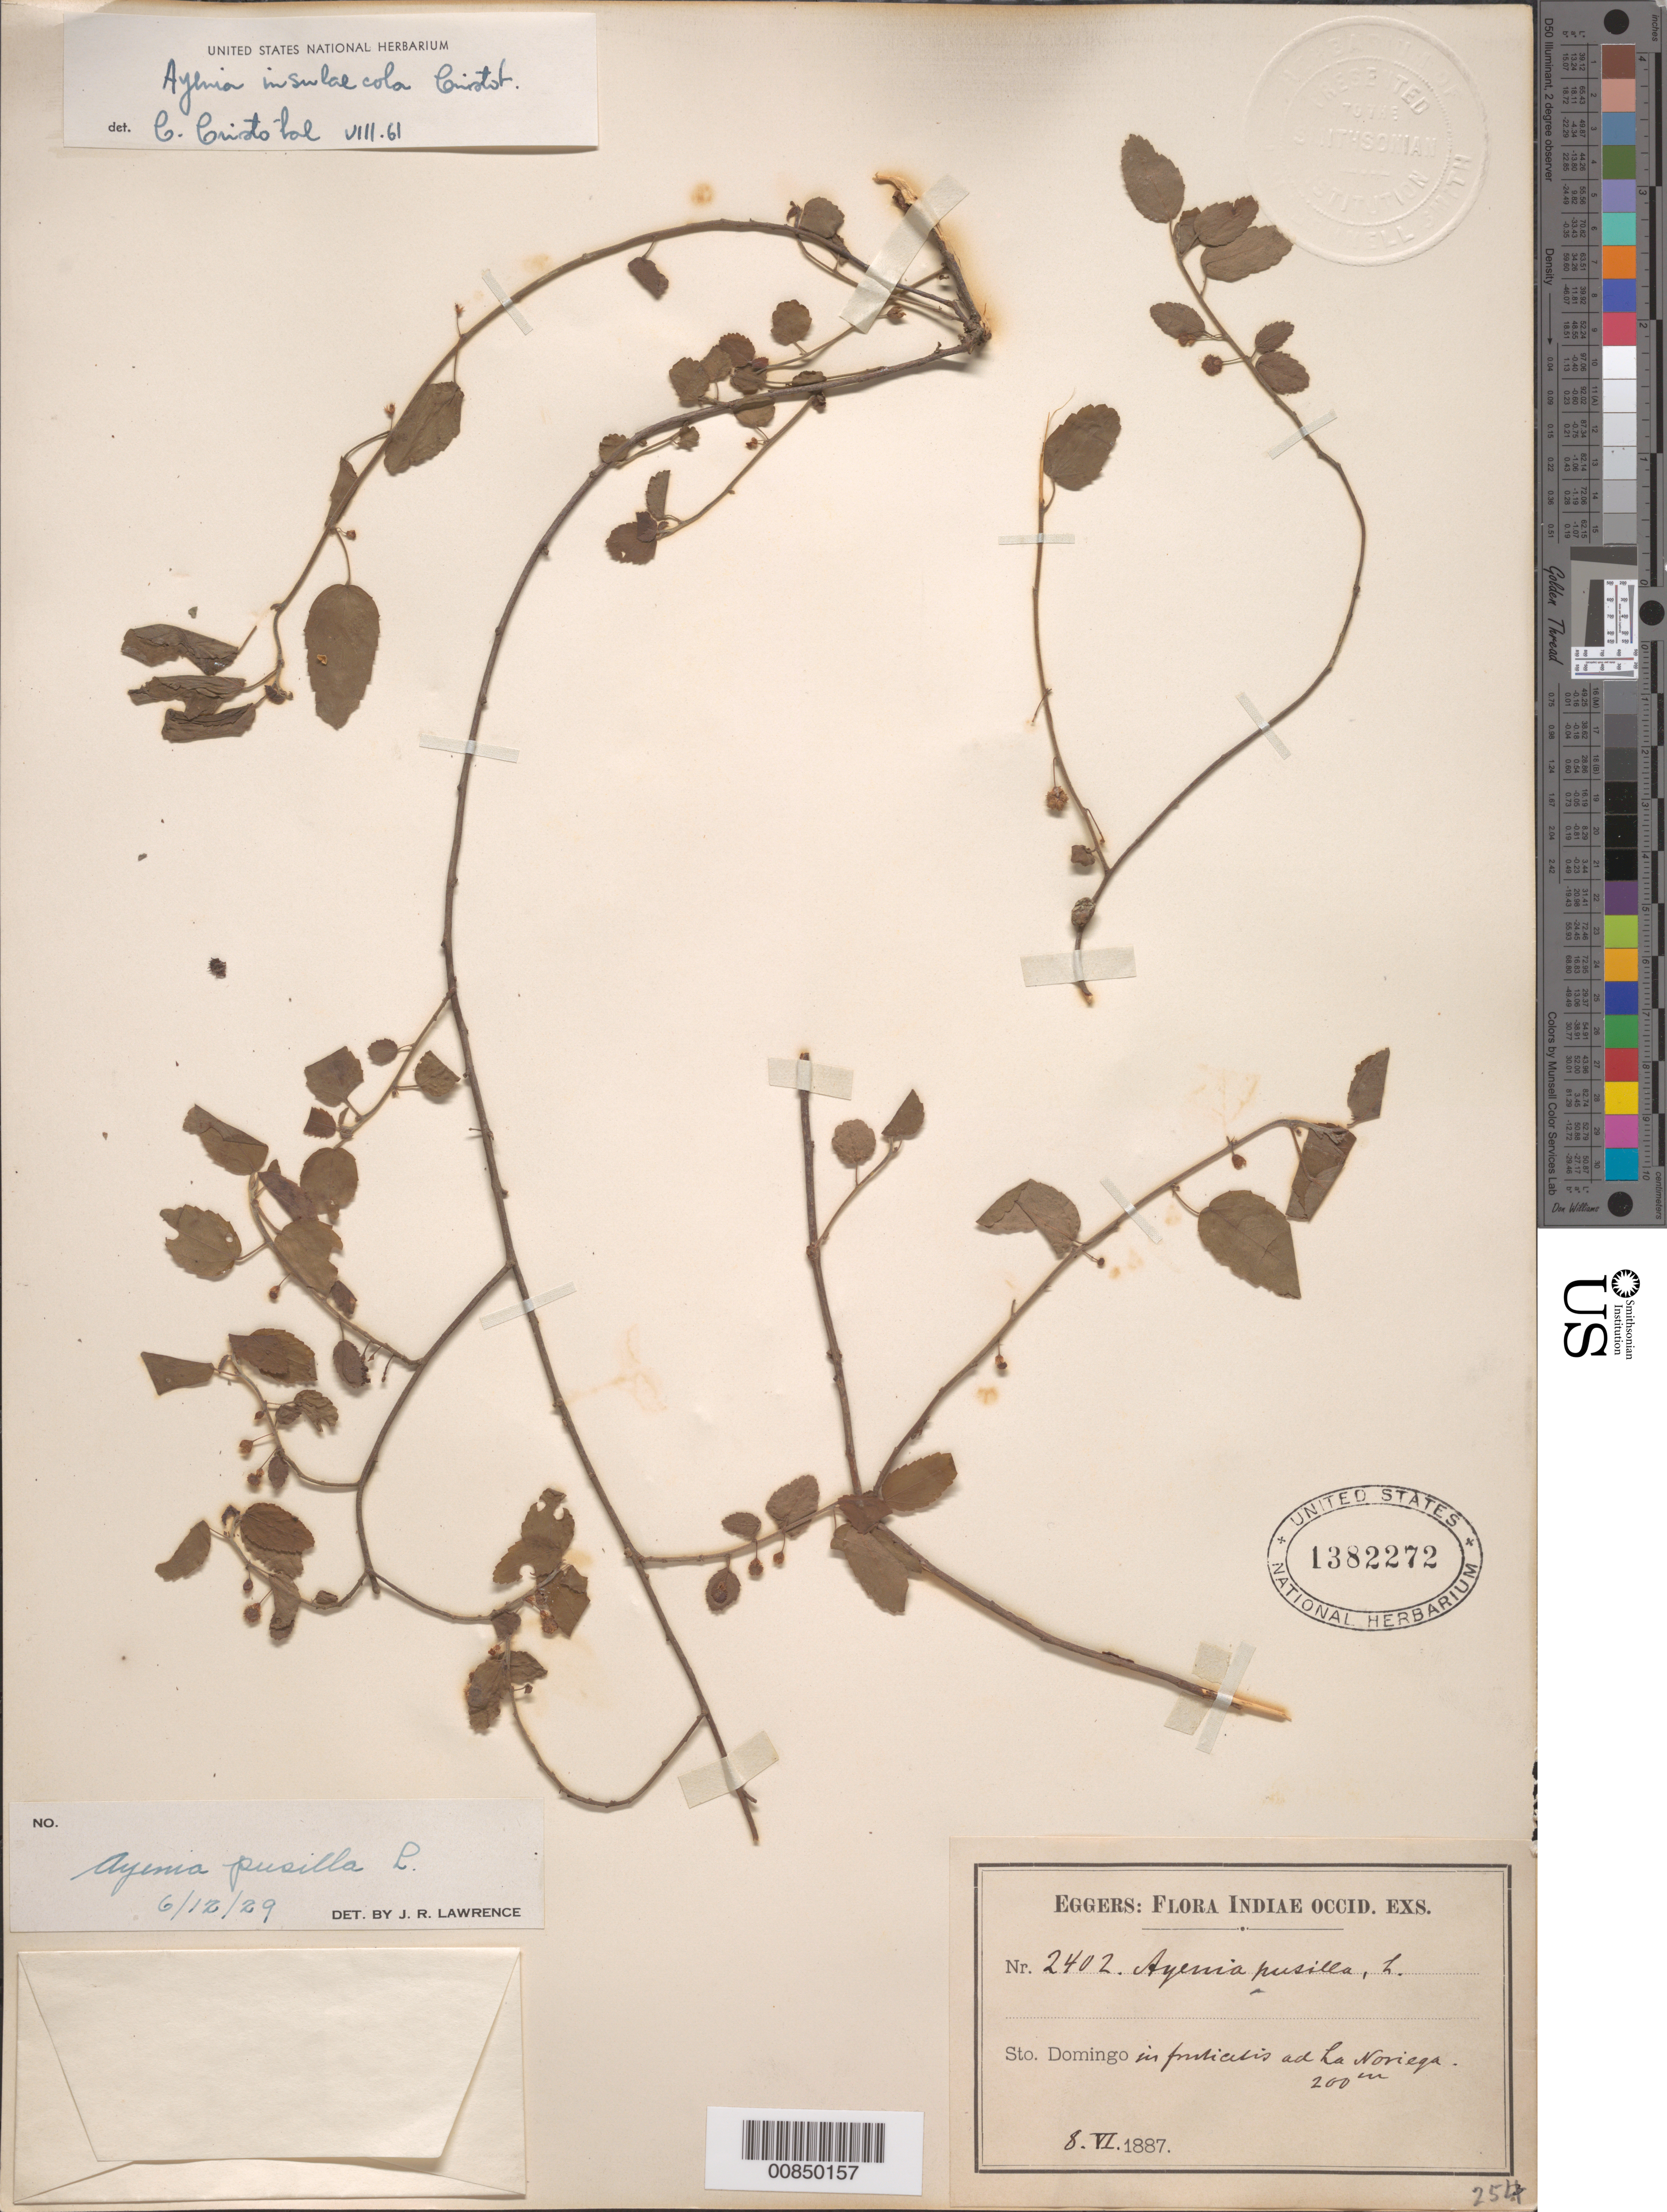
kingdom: Plantae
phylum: Tracheophyta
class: Magnoliopsida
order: Malvales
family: Malvaceae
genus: Ayenia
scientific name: Ayenia insulicola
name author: Cristóbal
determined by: Cristóbal, C. L.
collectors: H. F. A. von Eggers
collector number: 2402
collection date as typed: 08 Jun 1887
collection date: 1887-06-08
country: Dominican Republic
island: Hispaniola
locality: La Noriega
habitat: In "fruticitis"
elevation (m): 200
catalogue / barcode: US 1382272